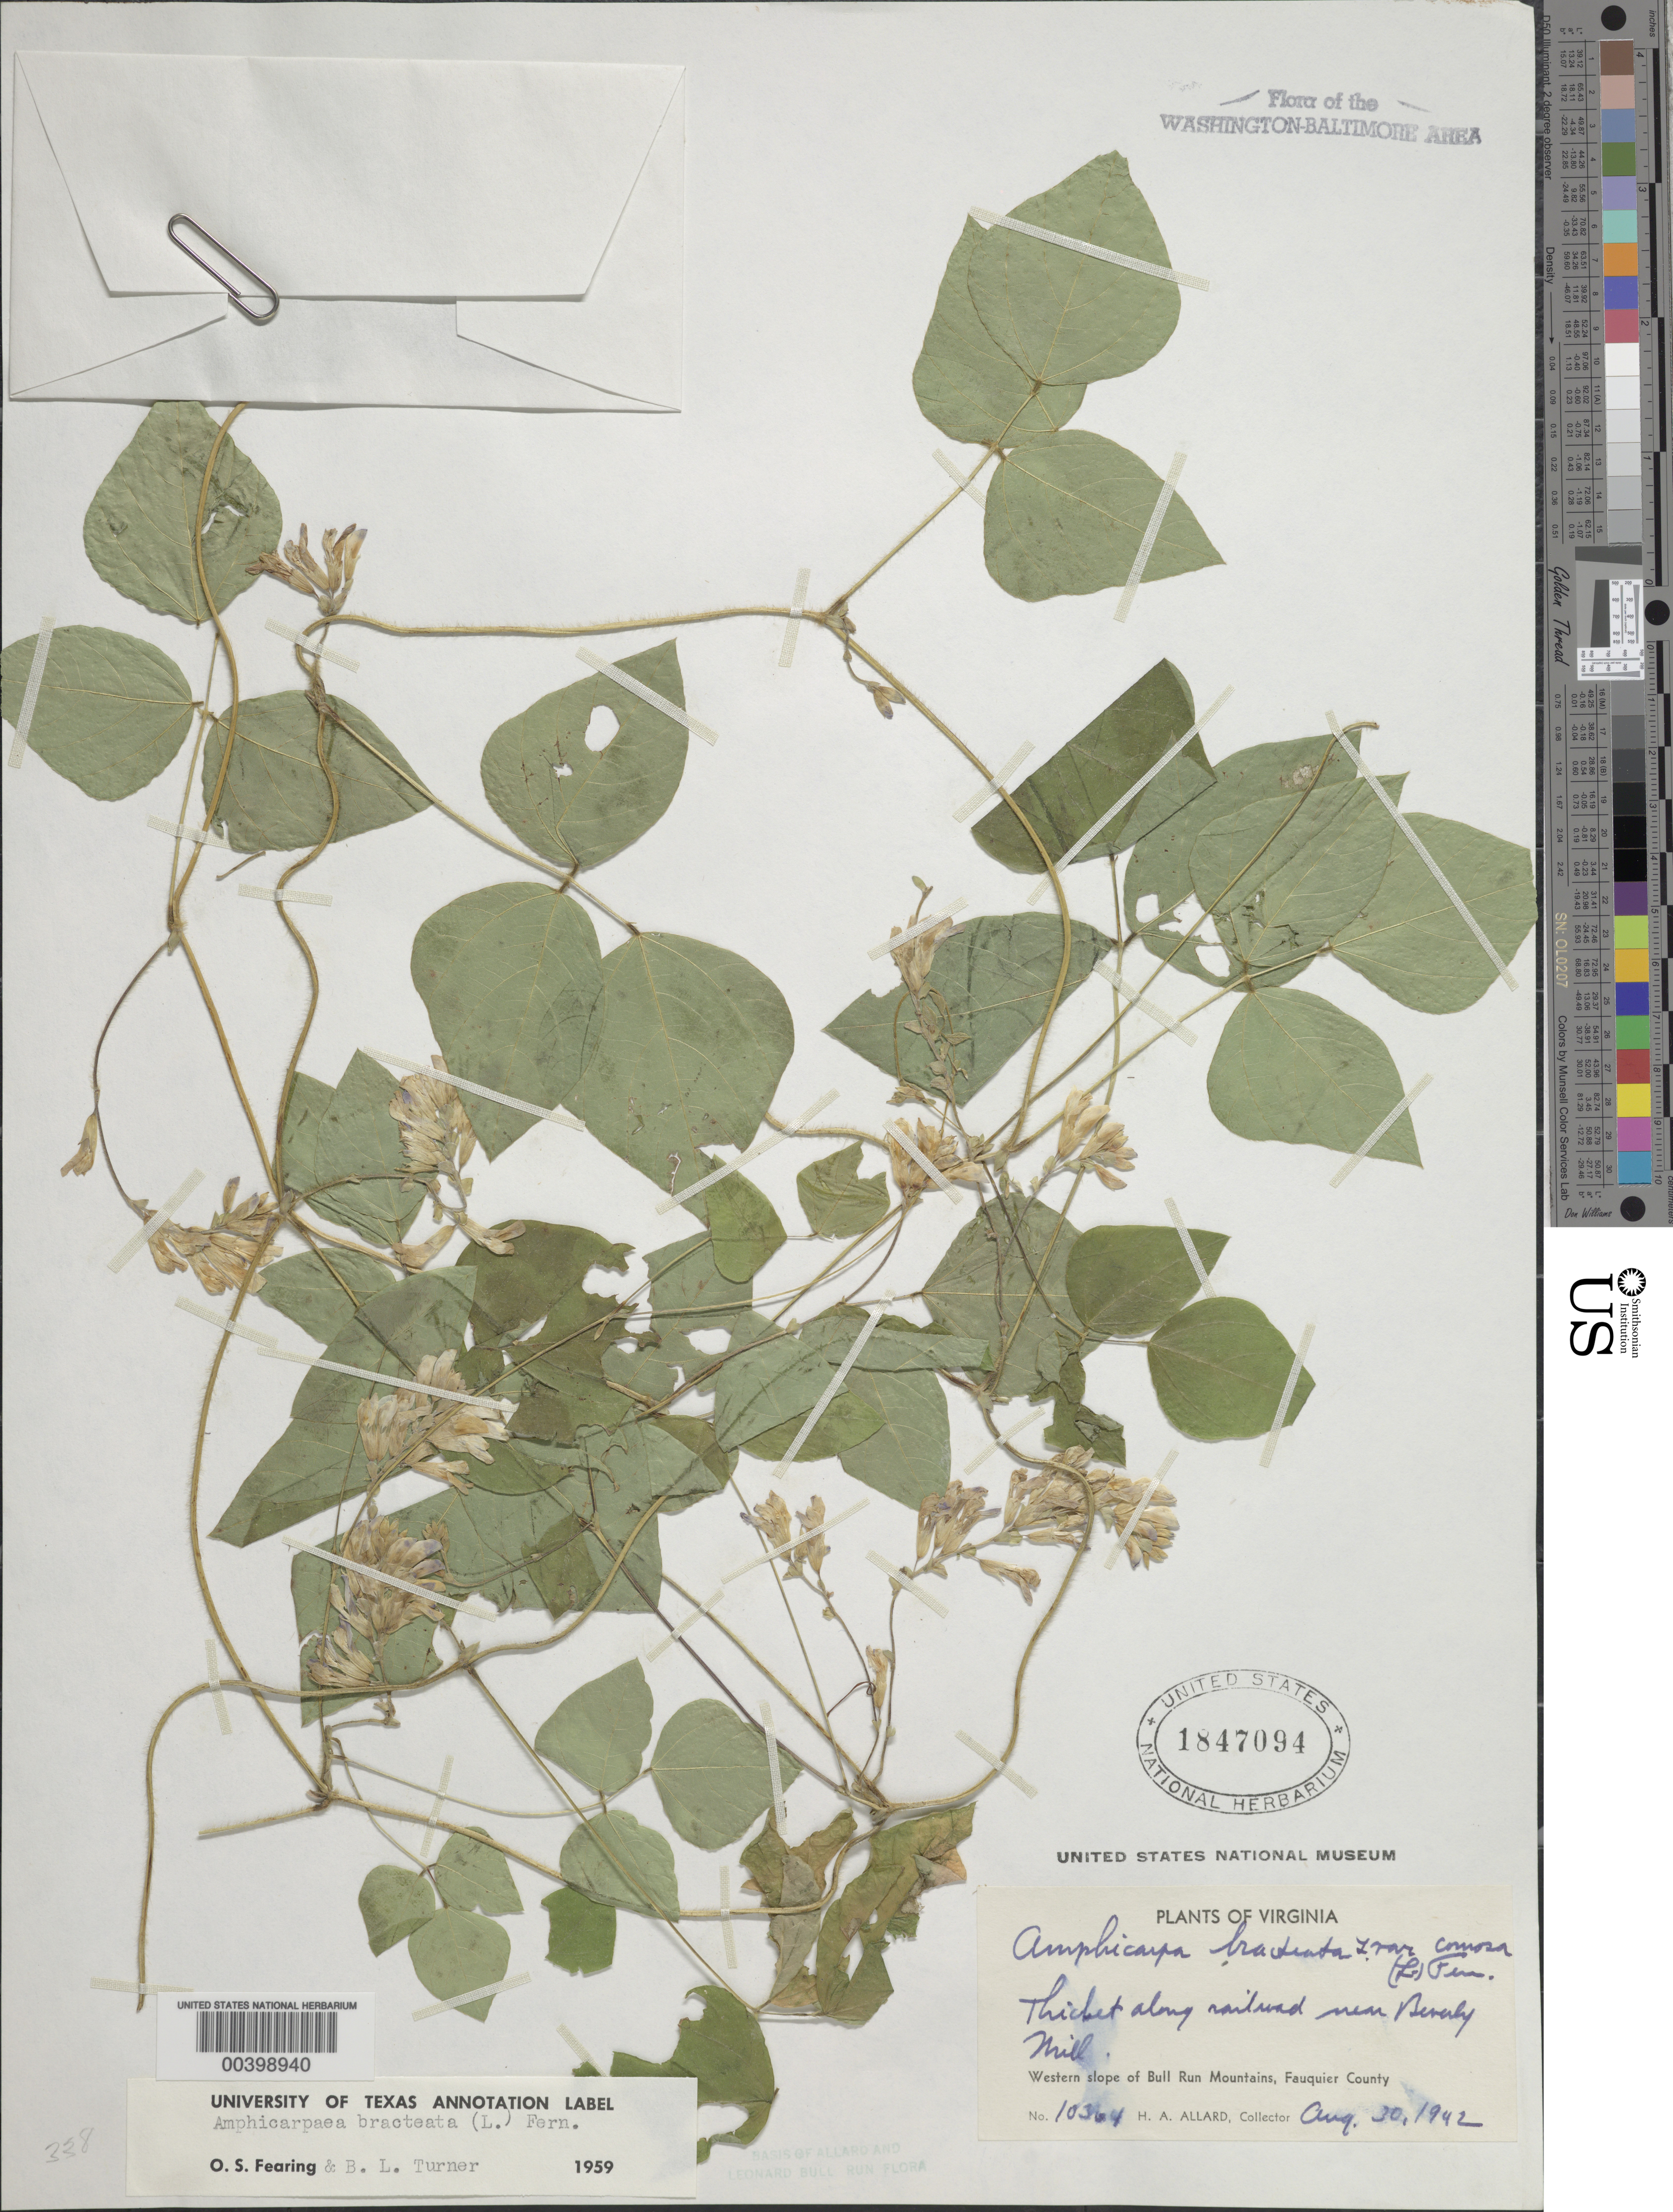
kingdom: Plantae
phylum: Tracheophyta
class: Magnoliopsida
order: Fabales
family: Fabaceae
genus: Amphicarpaea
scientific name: Amphicarpaea bracteata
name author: (L.) Fernald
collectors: H. A. Allard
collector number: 10364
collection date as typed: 30 Aug 1942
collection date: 1942-08-30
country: United States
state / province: Virginia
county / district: Fauquier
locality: Near Beverley Mill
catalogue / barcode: US 1847094